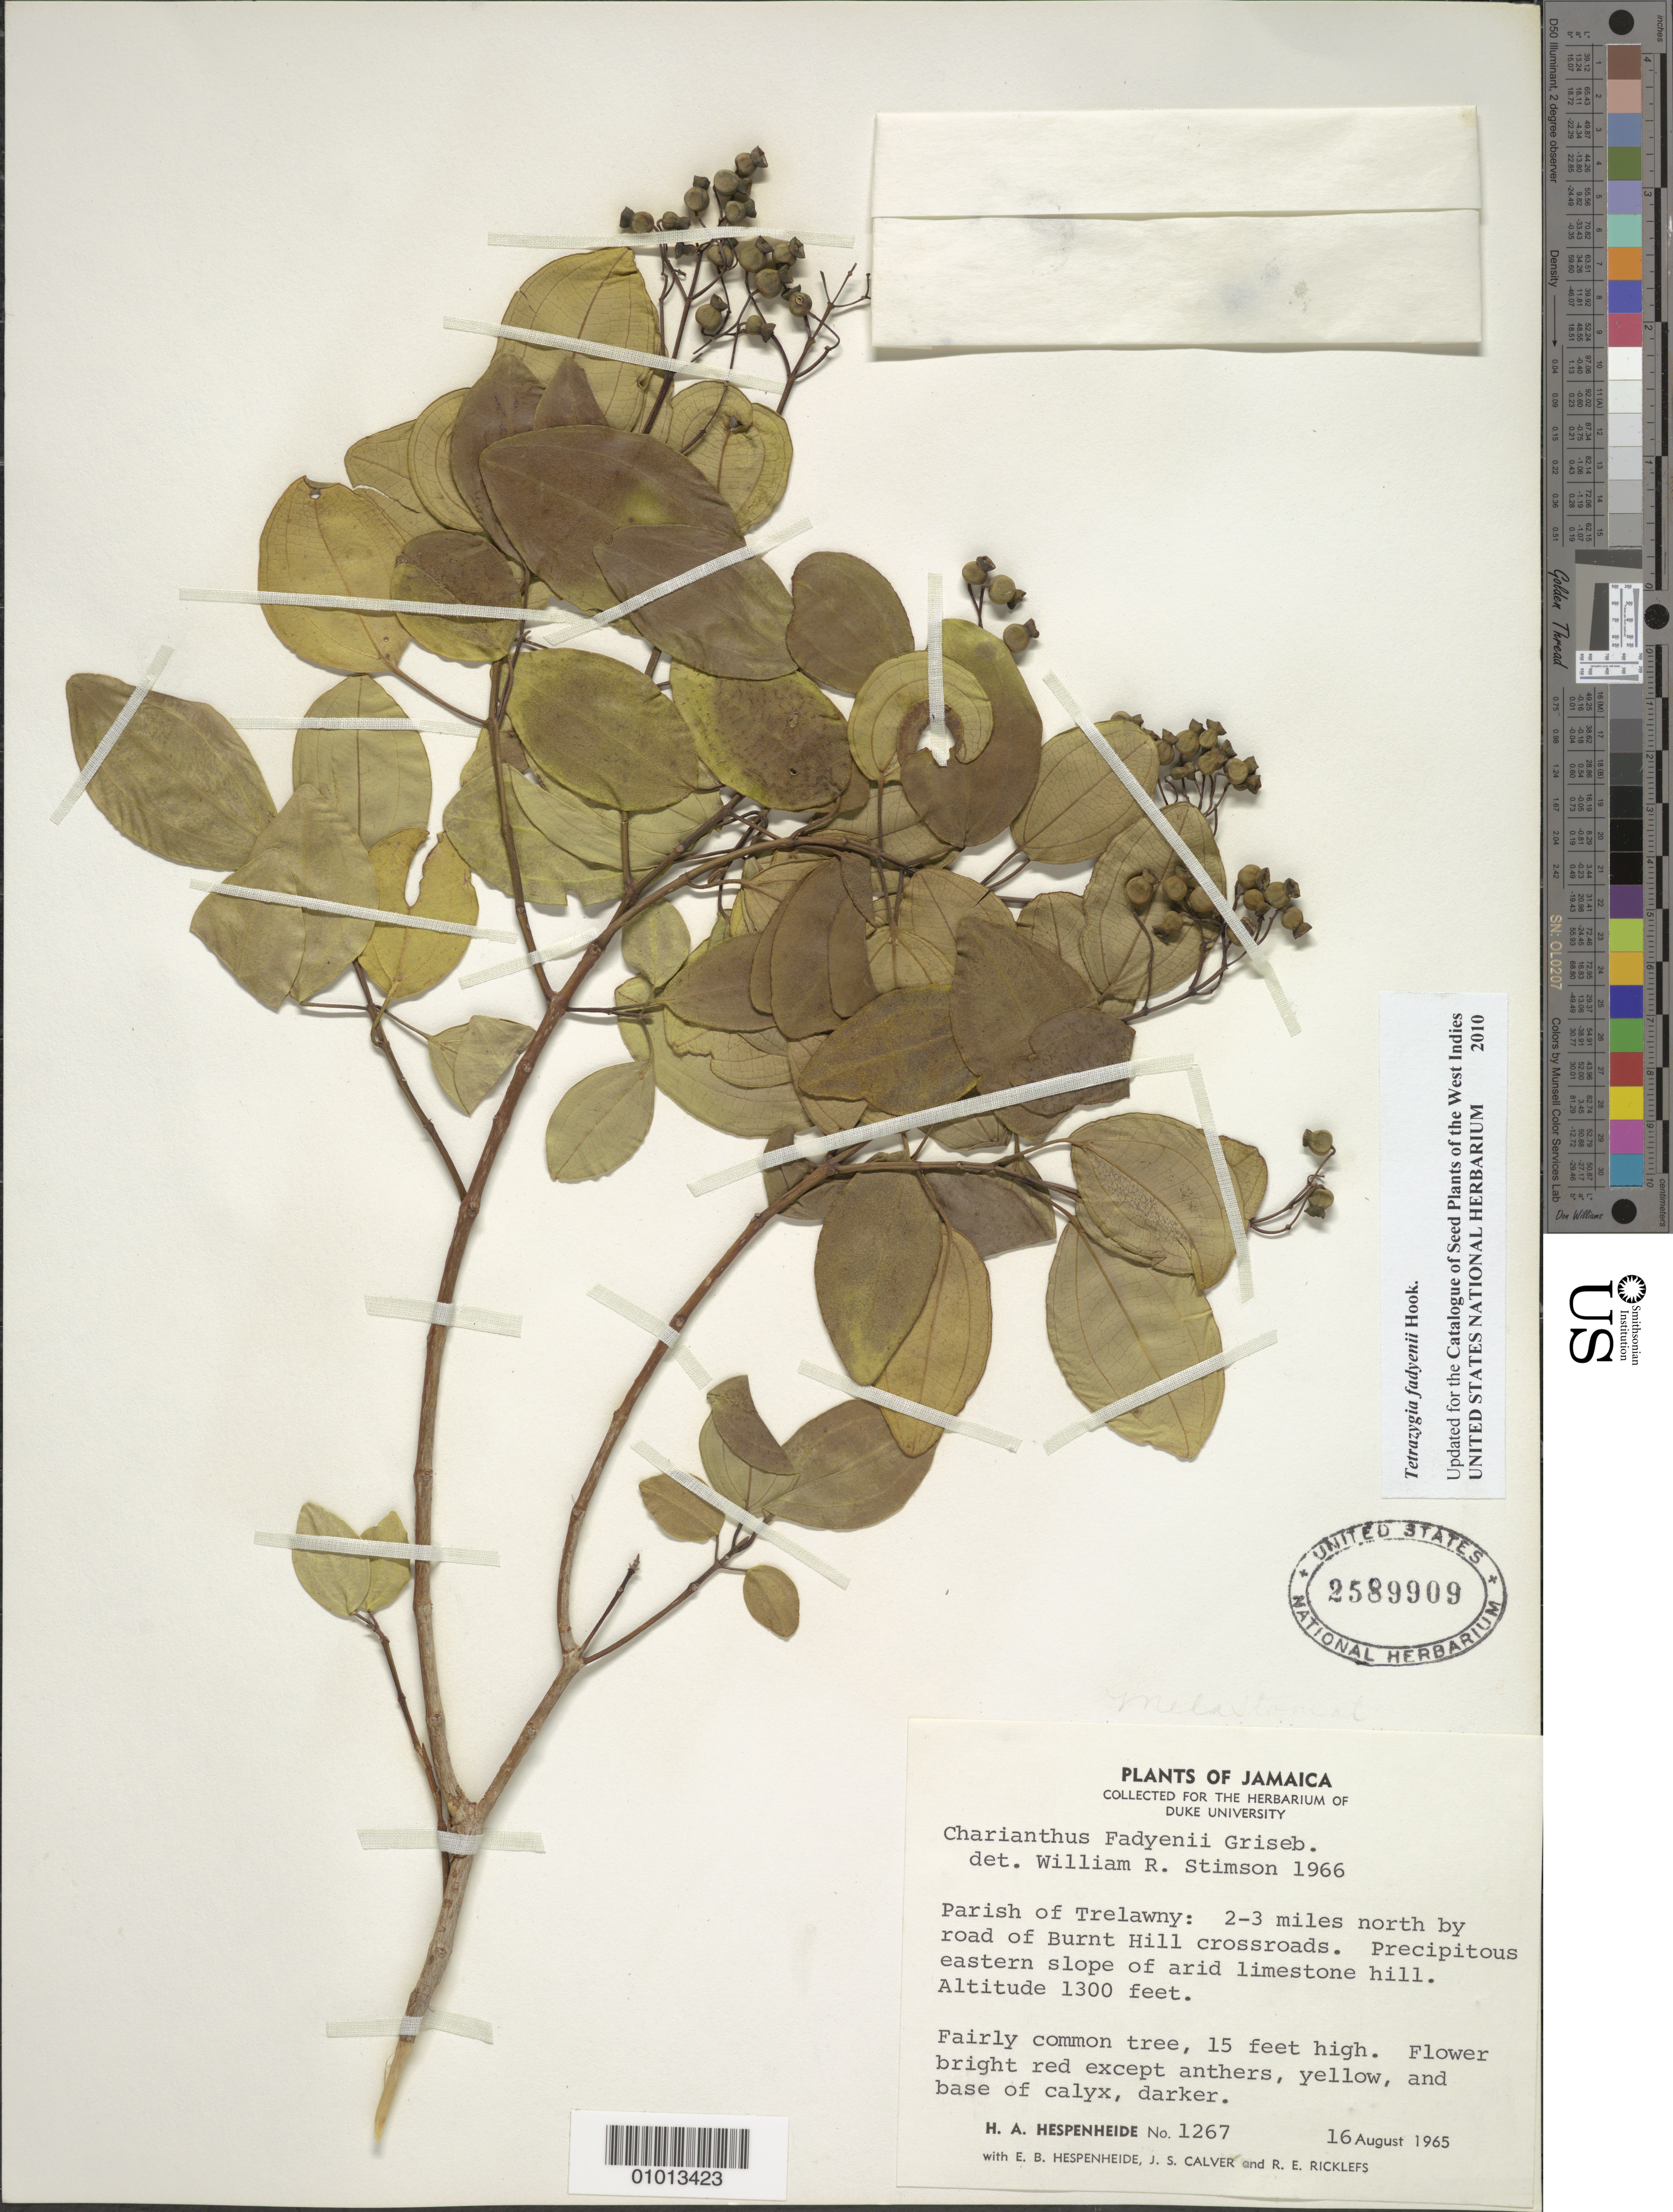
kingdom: Plantae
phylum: Tracheophyta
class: Magnoliopsida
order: Myrtales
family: Melastomataceae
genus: Tetrazygia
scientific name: Tetrazygia fadyenii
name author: Hook.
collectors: H. A. Hespenheide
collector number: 1267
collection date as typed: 16 Aug 1965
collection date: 1965-08-16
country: Jamaica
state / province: Trelawny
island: Jamaica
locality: Burnt Hill crossroads, 2-3 miles north by road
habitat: Precipitous eastern slope of arid limestone hill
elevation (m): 396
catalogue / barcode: US 2589909